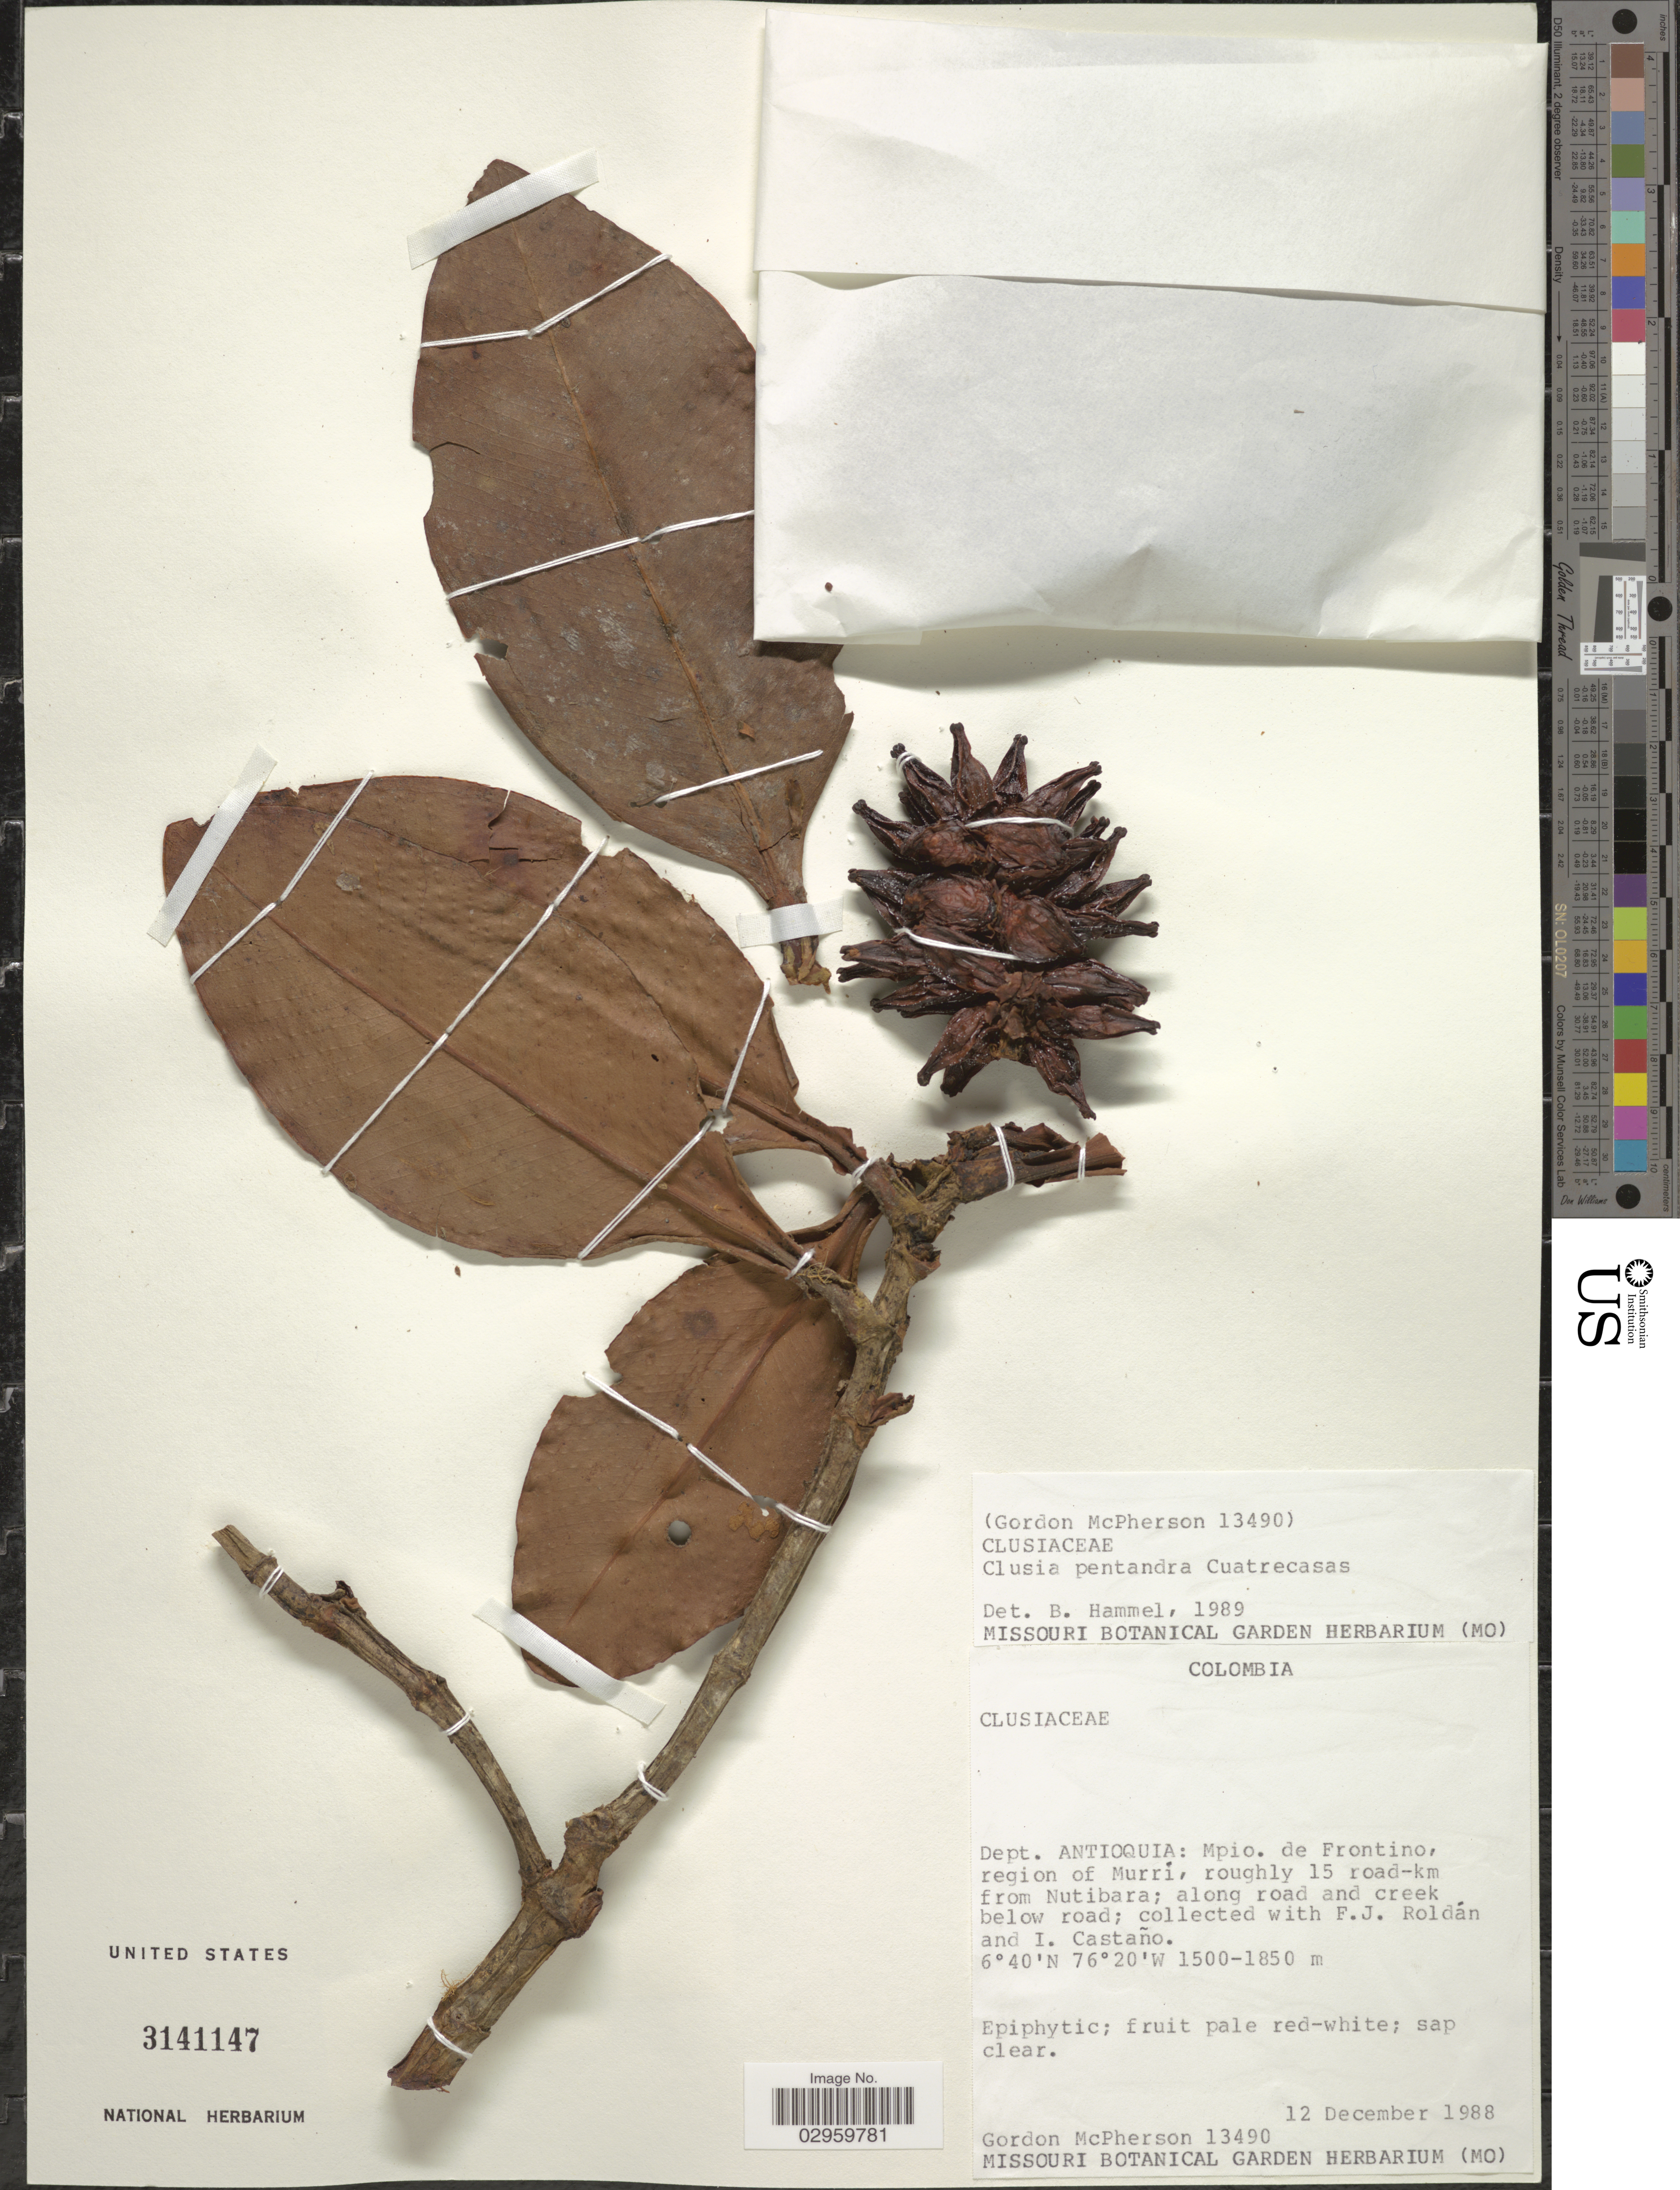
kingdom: Plantae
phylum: Tracheophyta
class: Magnoliopsida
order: Malpighiales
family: Clusiaceae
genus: Clusia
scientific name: Clusia pentandra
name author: Cuatrec.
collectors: G. McPherson, F. J. Roldán & I. Castaño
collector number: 13490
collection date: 1988-12-12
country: Colombia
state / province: Antioquia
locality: Dept. Antioquia: Mpio. de Frontino, region of Murrí, roughly 15 road-km from Nutibara; along road and creek below road.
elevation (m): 1500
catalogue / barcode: US 3141147